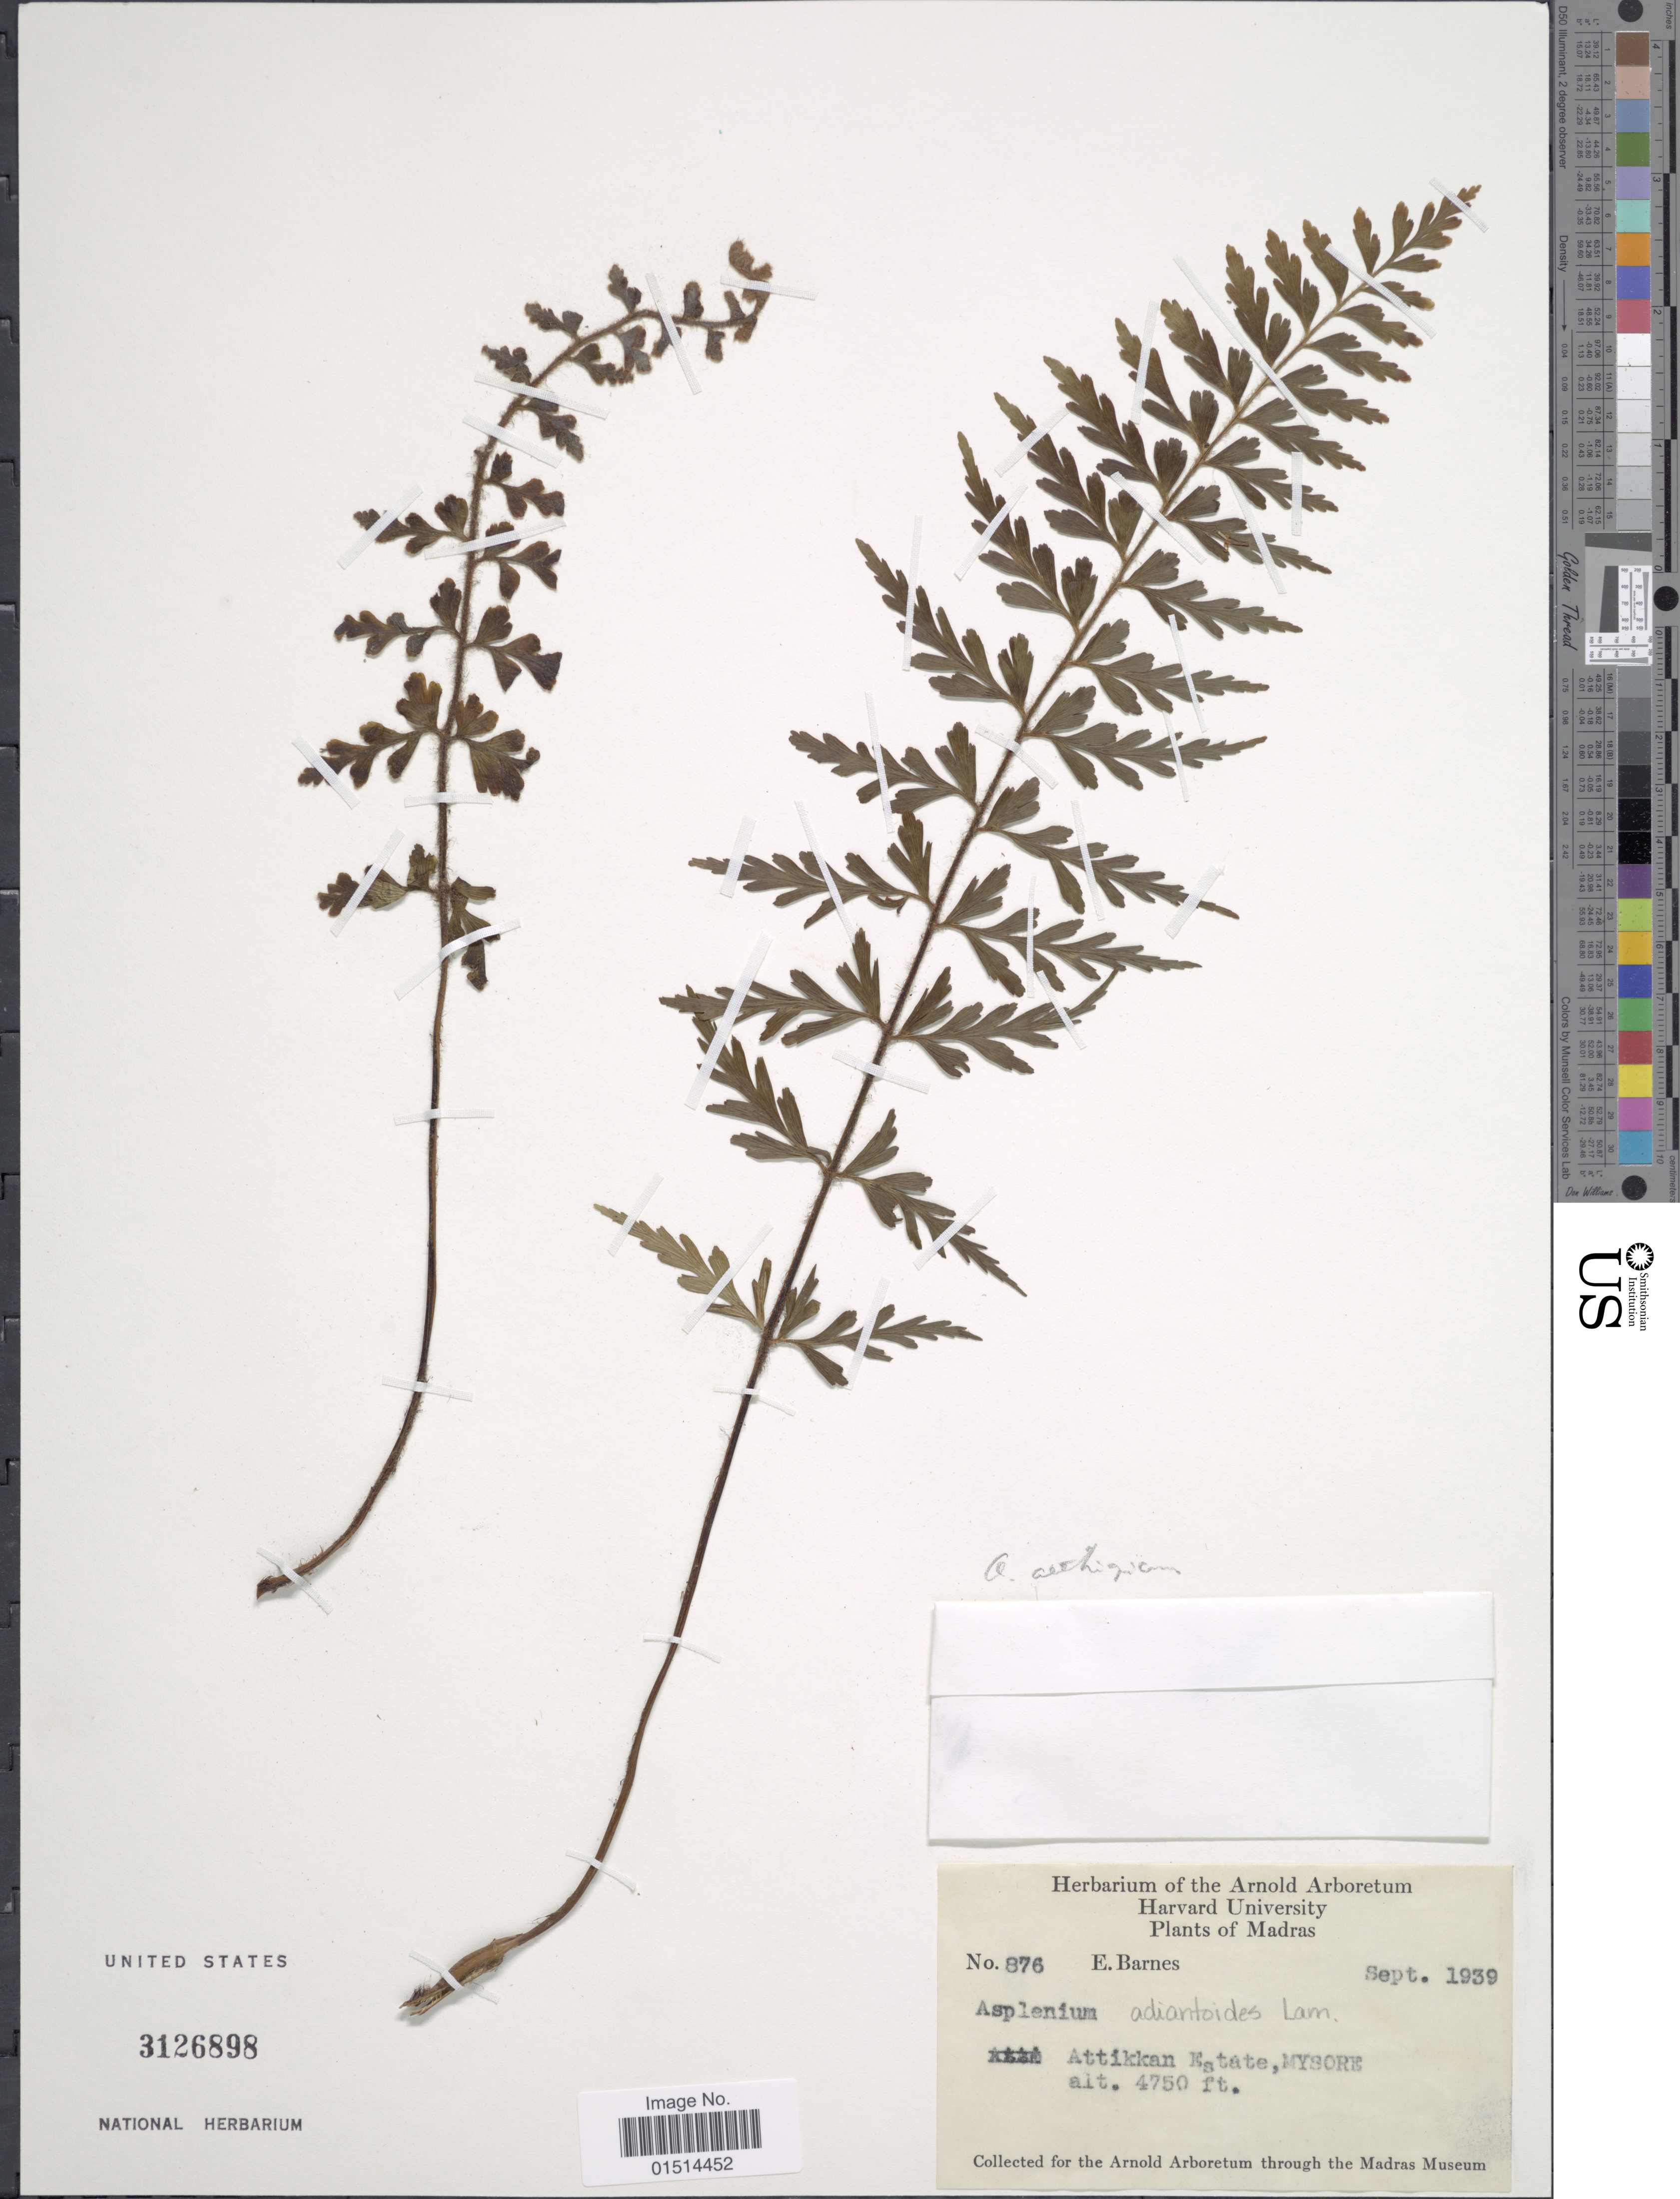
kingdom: Plantae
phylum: Tracheophyta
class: Polypodiopsida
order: Polypodiales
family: Aspleniaceae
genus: Asplenium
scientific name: Asplenium aethiopicum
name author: (Burm. f.) Bech.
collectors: E. Barnes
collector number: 876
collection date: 1939-09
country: India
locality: Madras, Attikkan Estate, Mysore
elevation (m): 1448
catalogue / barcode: US 3126898